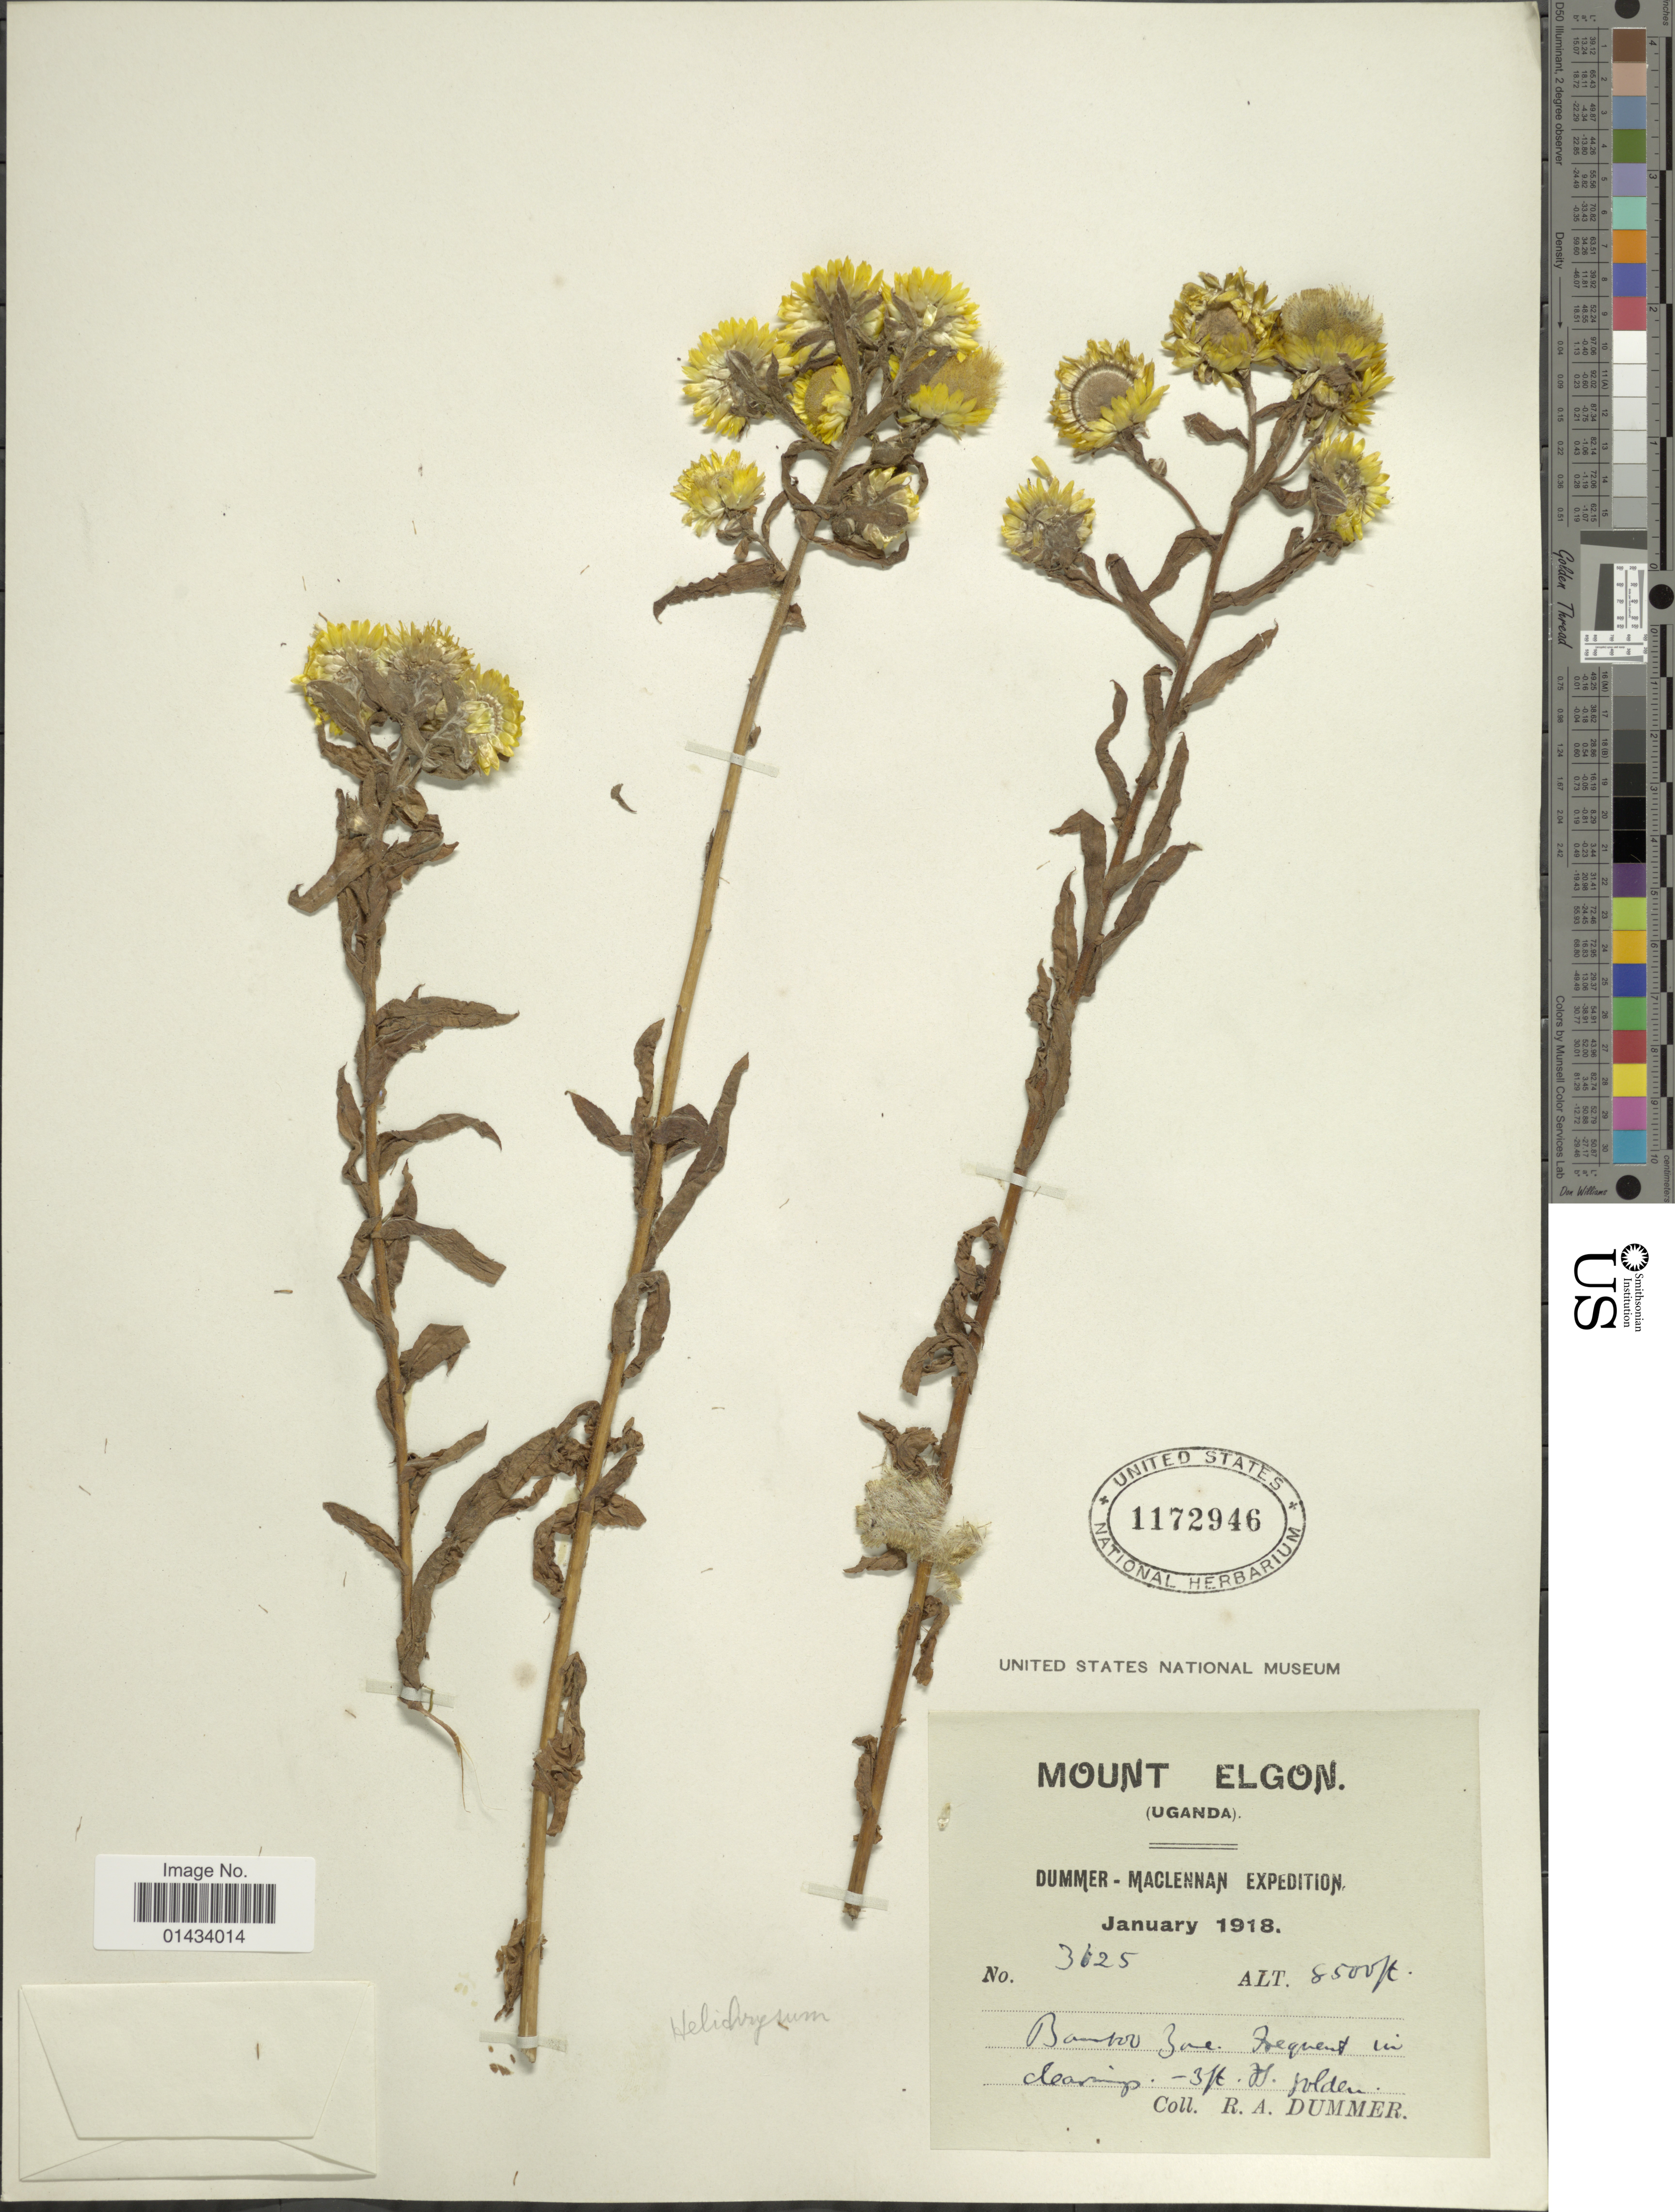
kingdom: Plantae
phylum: Tracheophyta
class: Magnoliopsida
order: Asterales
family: Asteraceae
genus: Helichrysum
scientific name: Helichrysum sp.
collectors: R. Dümmer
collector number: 3625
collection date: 1918-01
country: Uganda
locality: Mount Elgon, Bampo Zone, frequent in clearings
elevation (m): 2591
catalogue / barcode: US 1172946